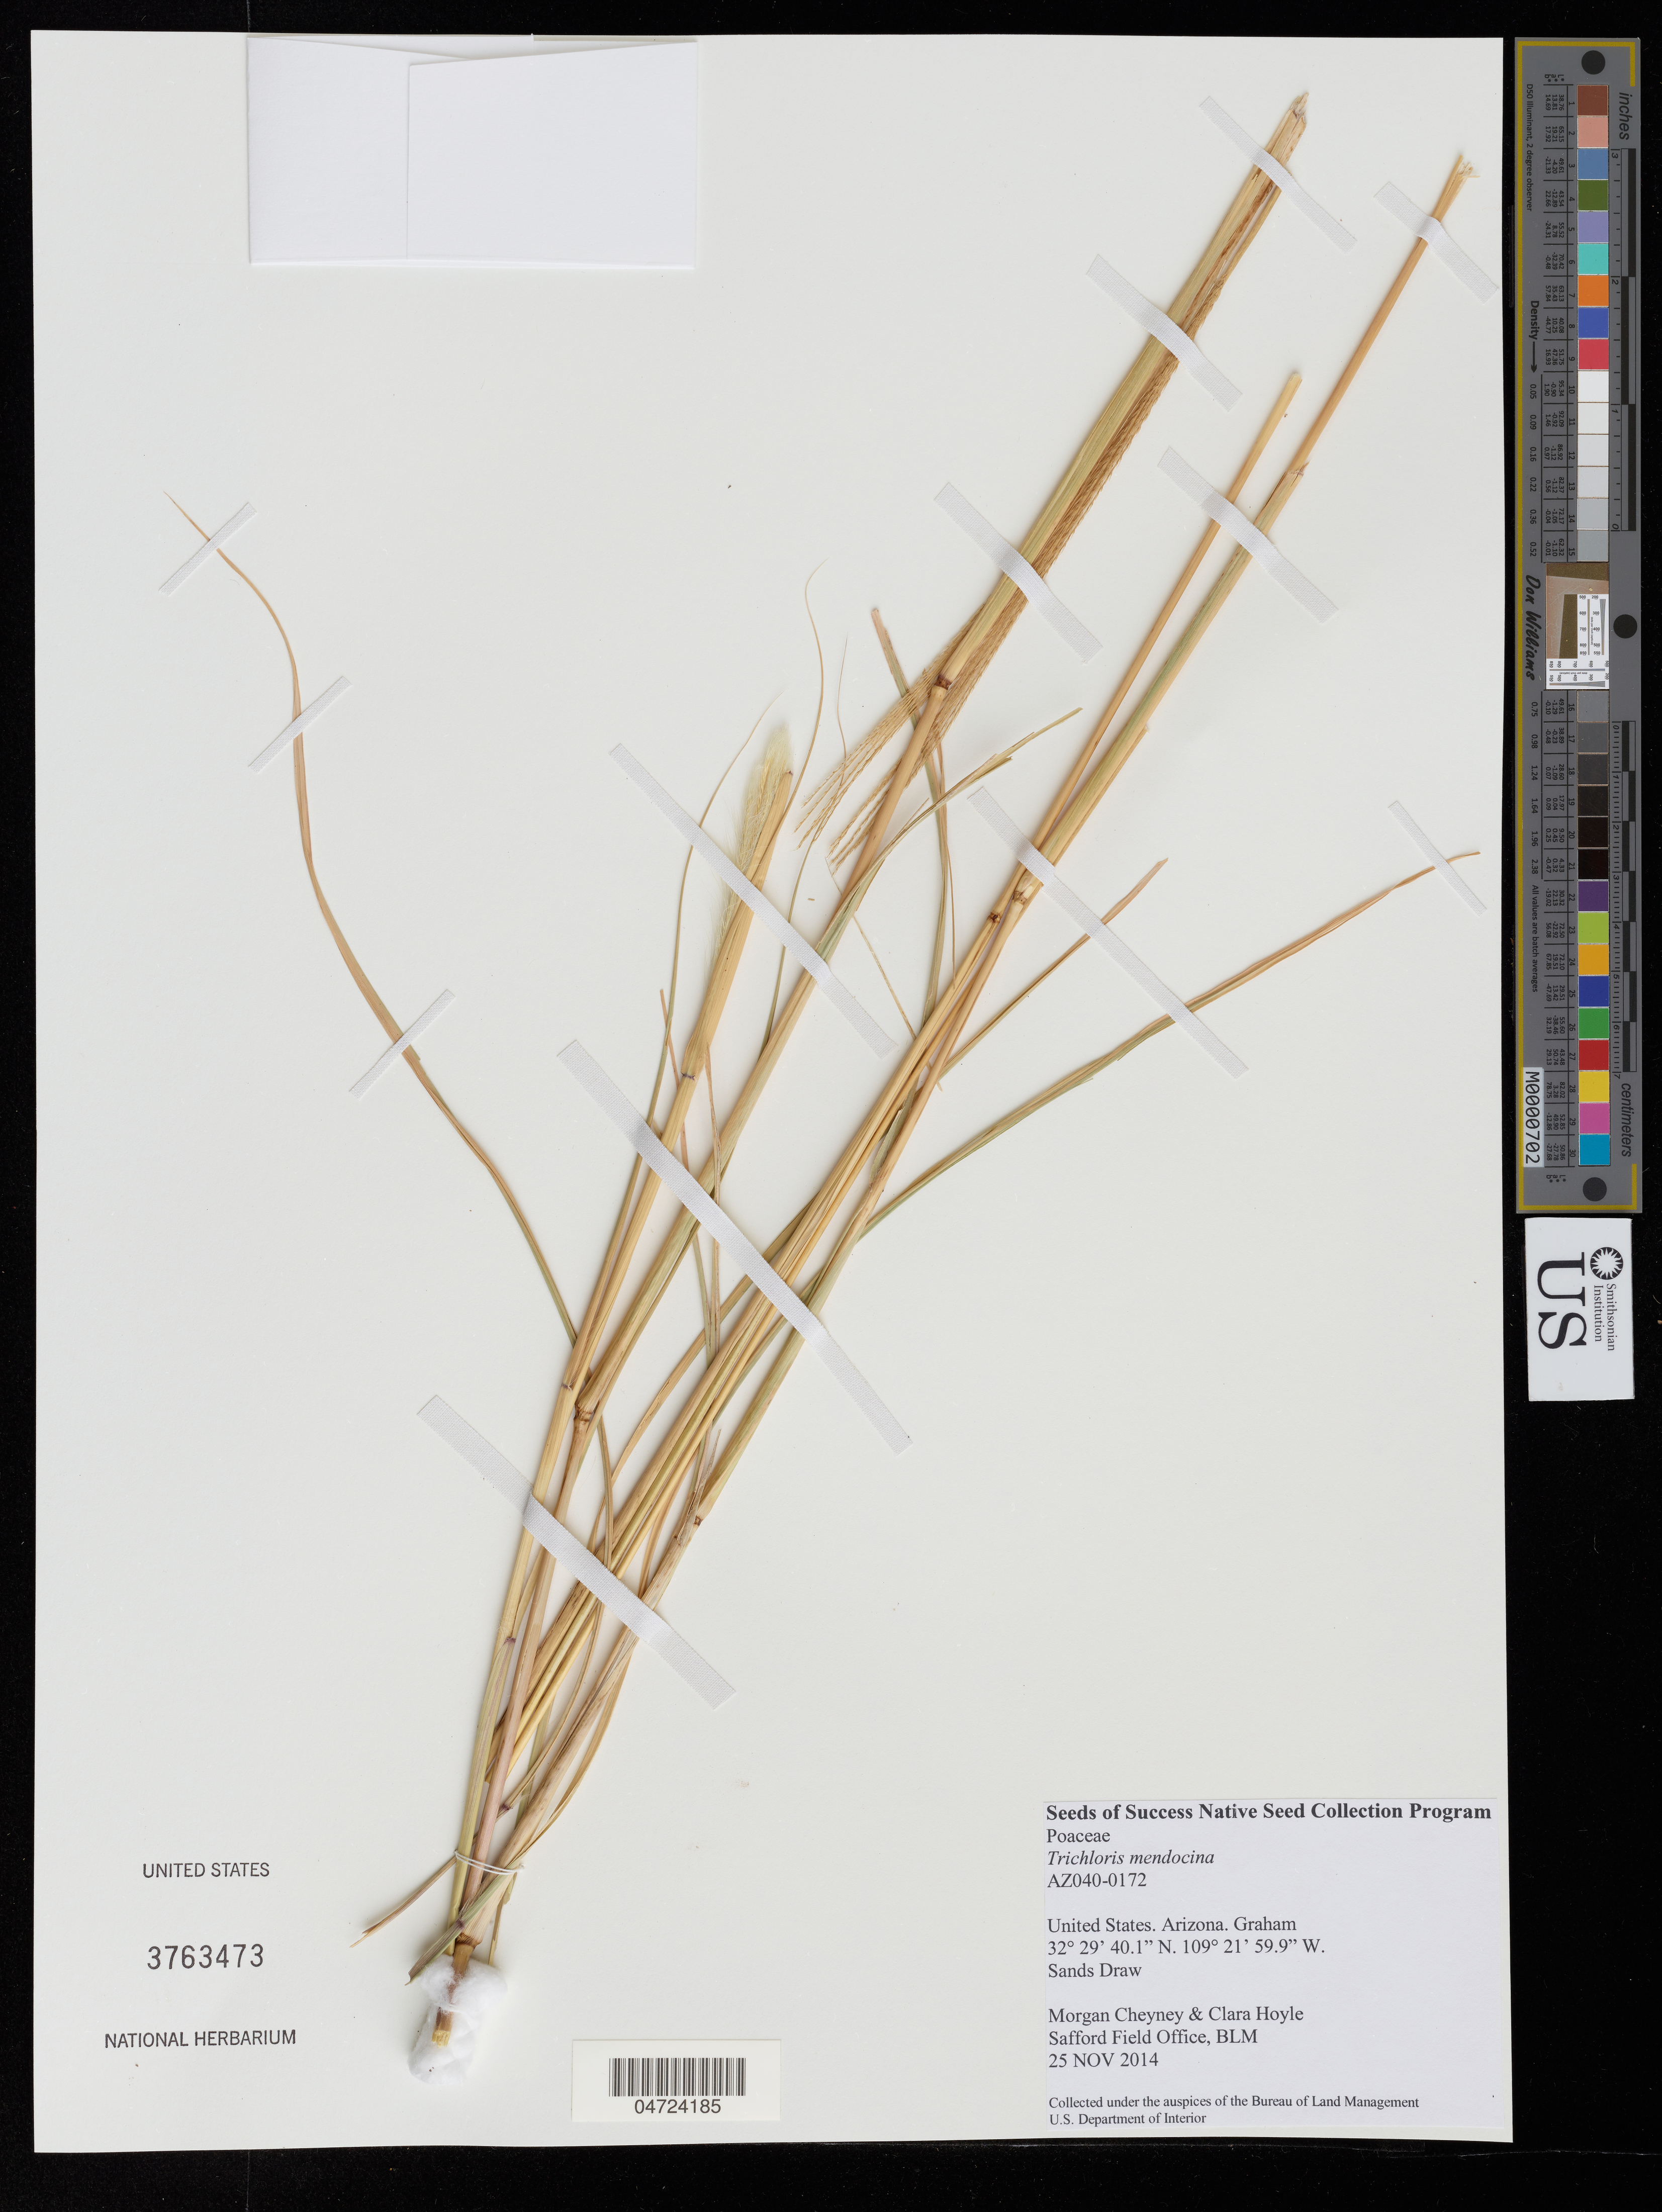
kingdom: Plantae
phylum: Tracheophyta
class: Liliopsida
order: Poales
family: Poaceae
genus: Trichloris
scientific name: Trichloris mendocina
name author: (Phil.) Kurtz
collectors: M. Cheyney & C. Hoyle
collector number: AZ040-0172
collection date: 2014-11-25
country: United States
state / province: Arizona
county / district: Graham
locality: Graham. Sands Draw.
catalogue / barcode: US 3763473